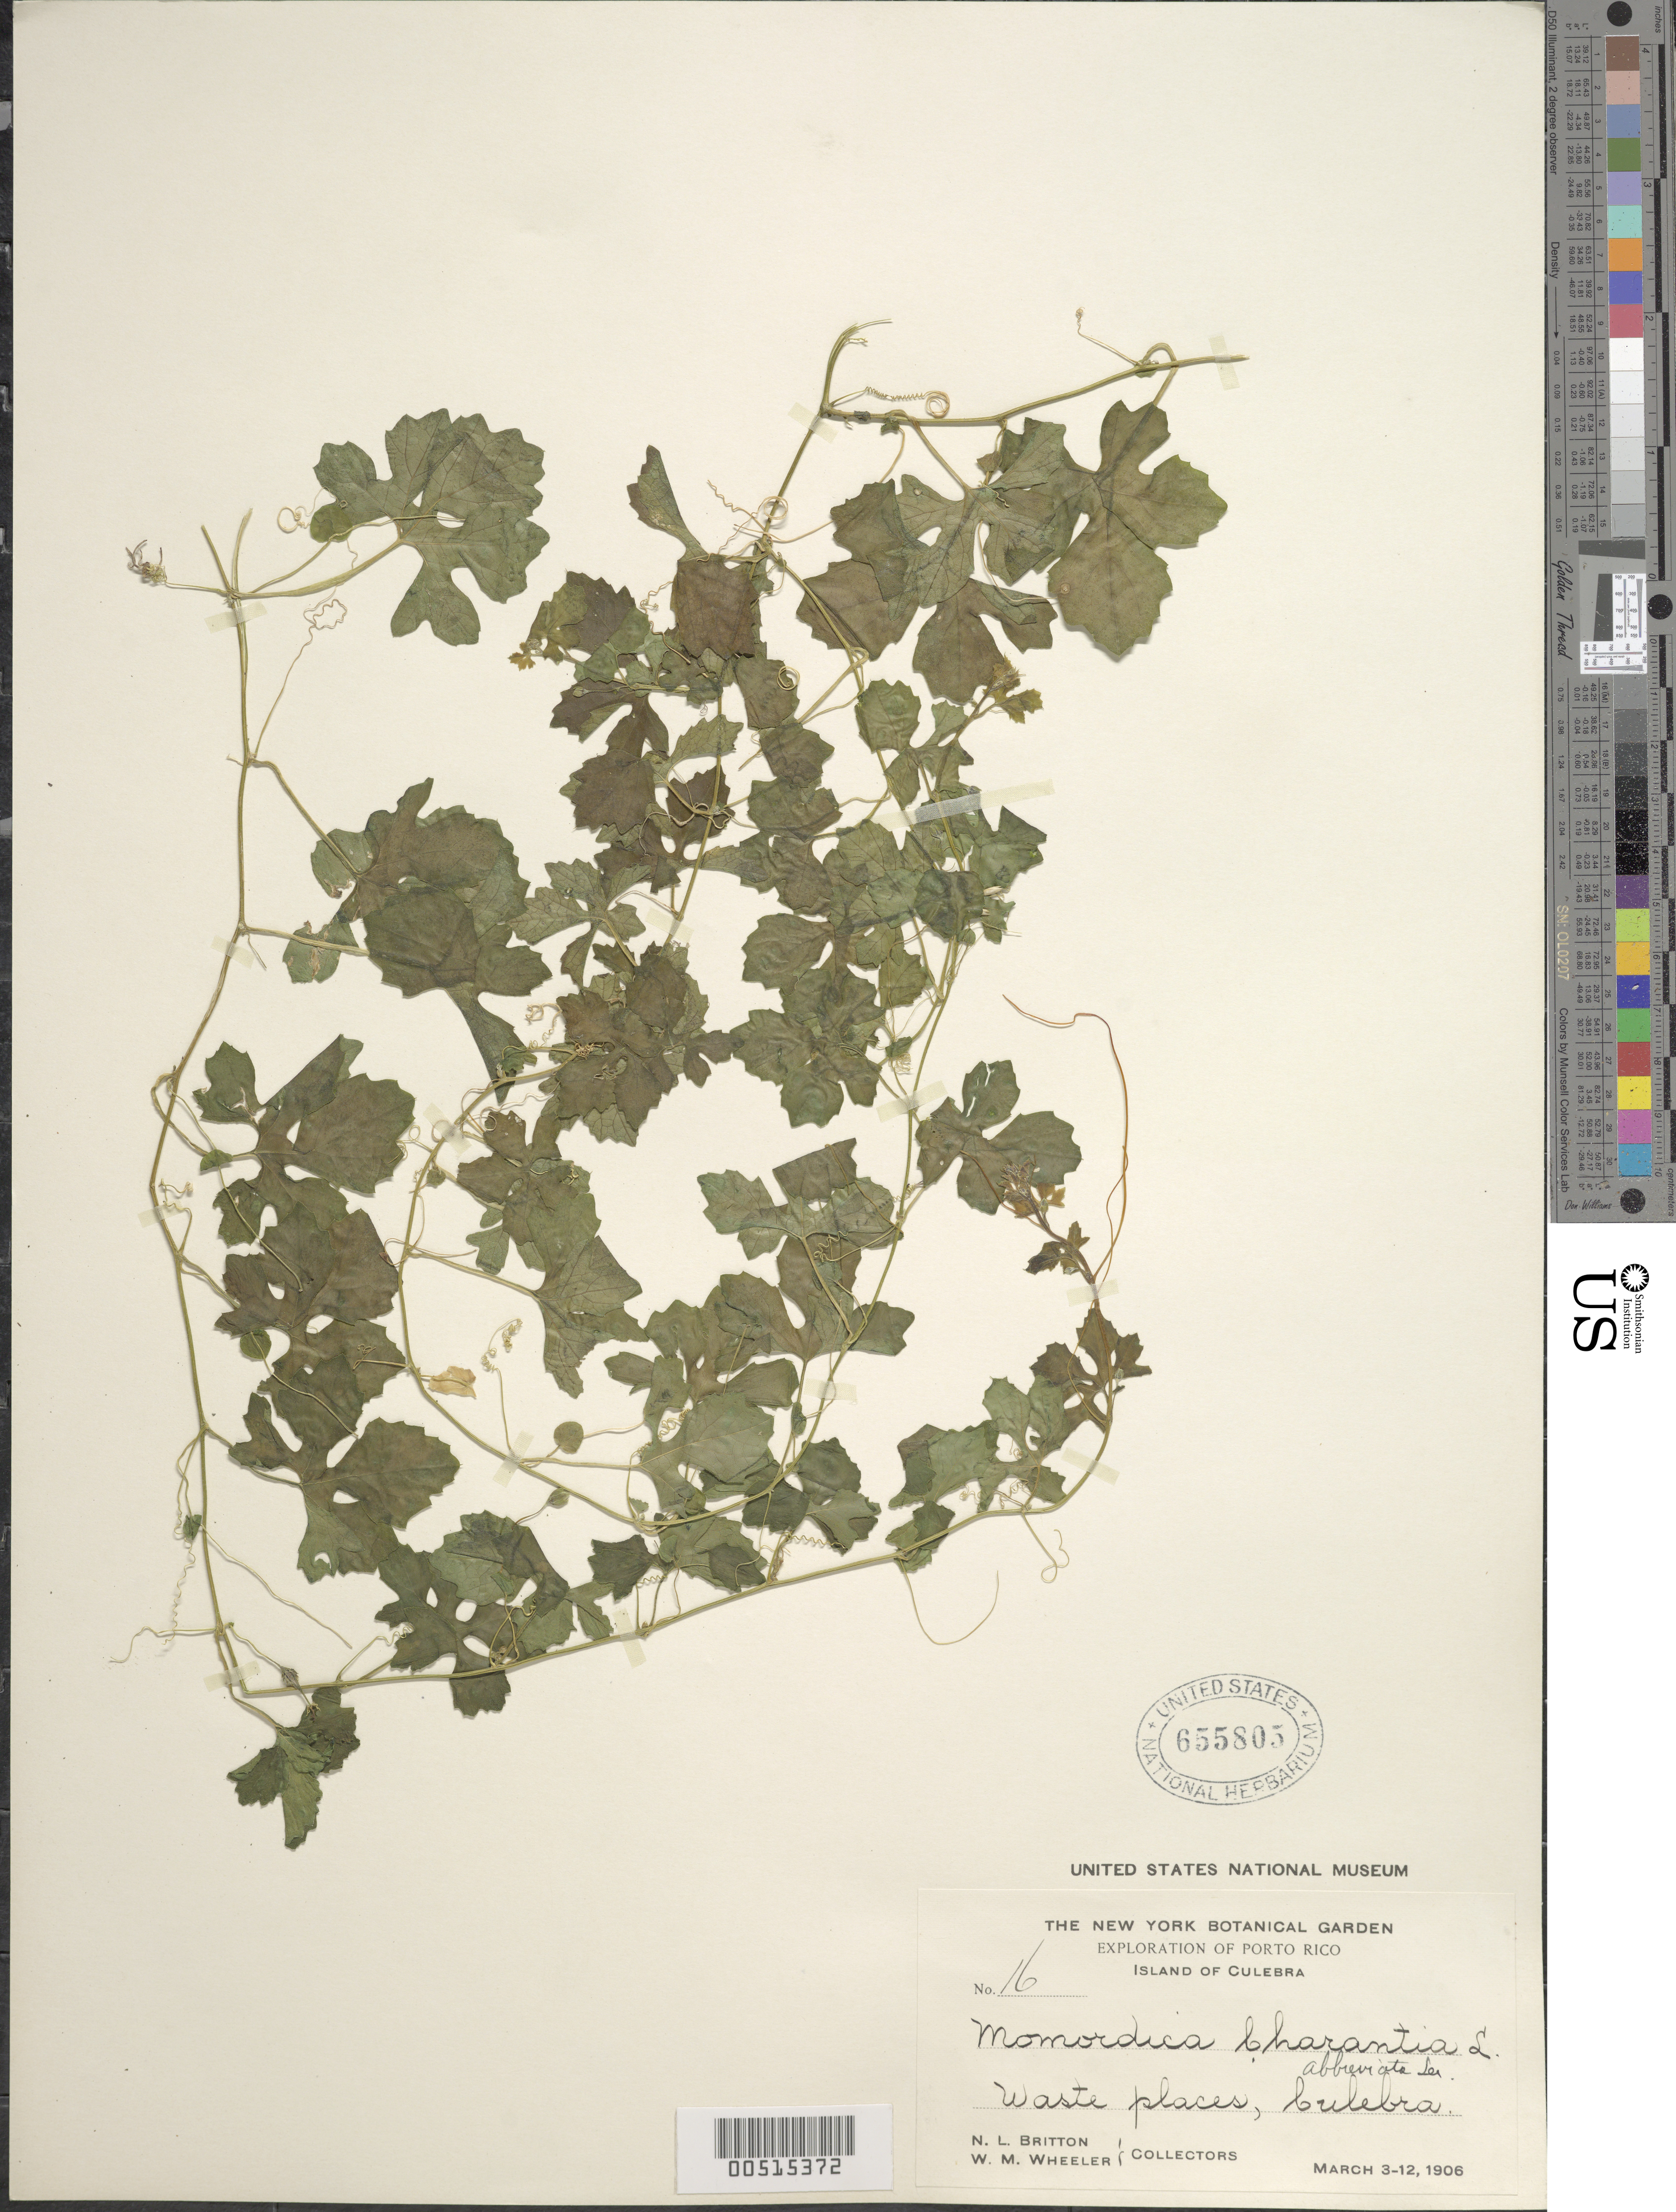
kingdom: Plantae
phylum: Tracheophyta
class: Magnoliopsida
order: Cucurbitales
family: Cucurbitaceae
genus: Momordica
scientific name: Momordica charantia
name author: L.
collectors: N. Britton & W. Wheeler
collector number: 16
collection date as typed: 03 Mar 1906 to 12 Mar 1906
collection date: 1906-03-03/1906-03-12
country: Puerto Rico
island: Greater Antilles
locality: Culebra Island. Waste places.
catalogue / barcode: US 655805